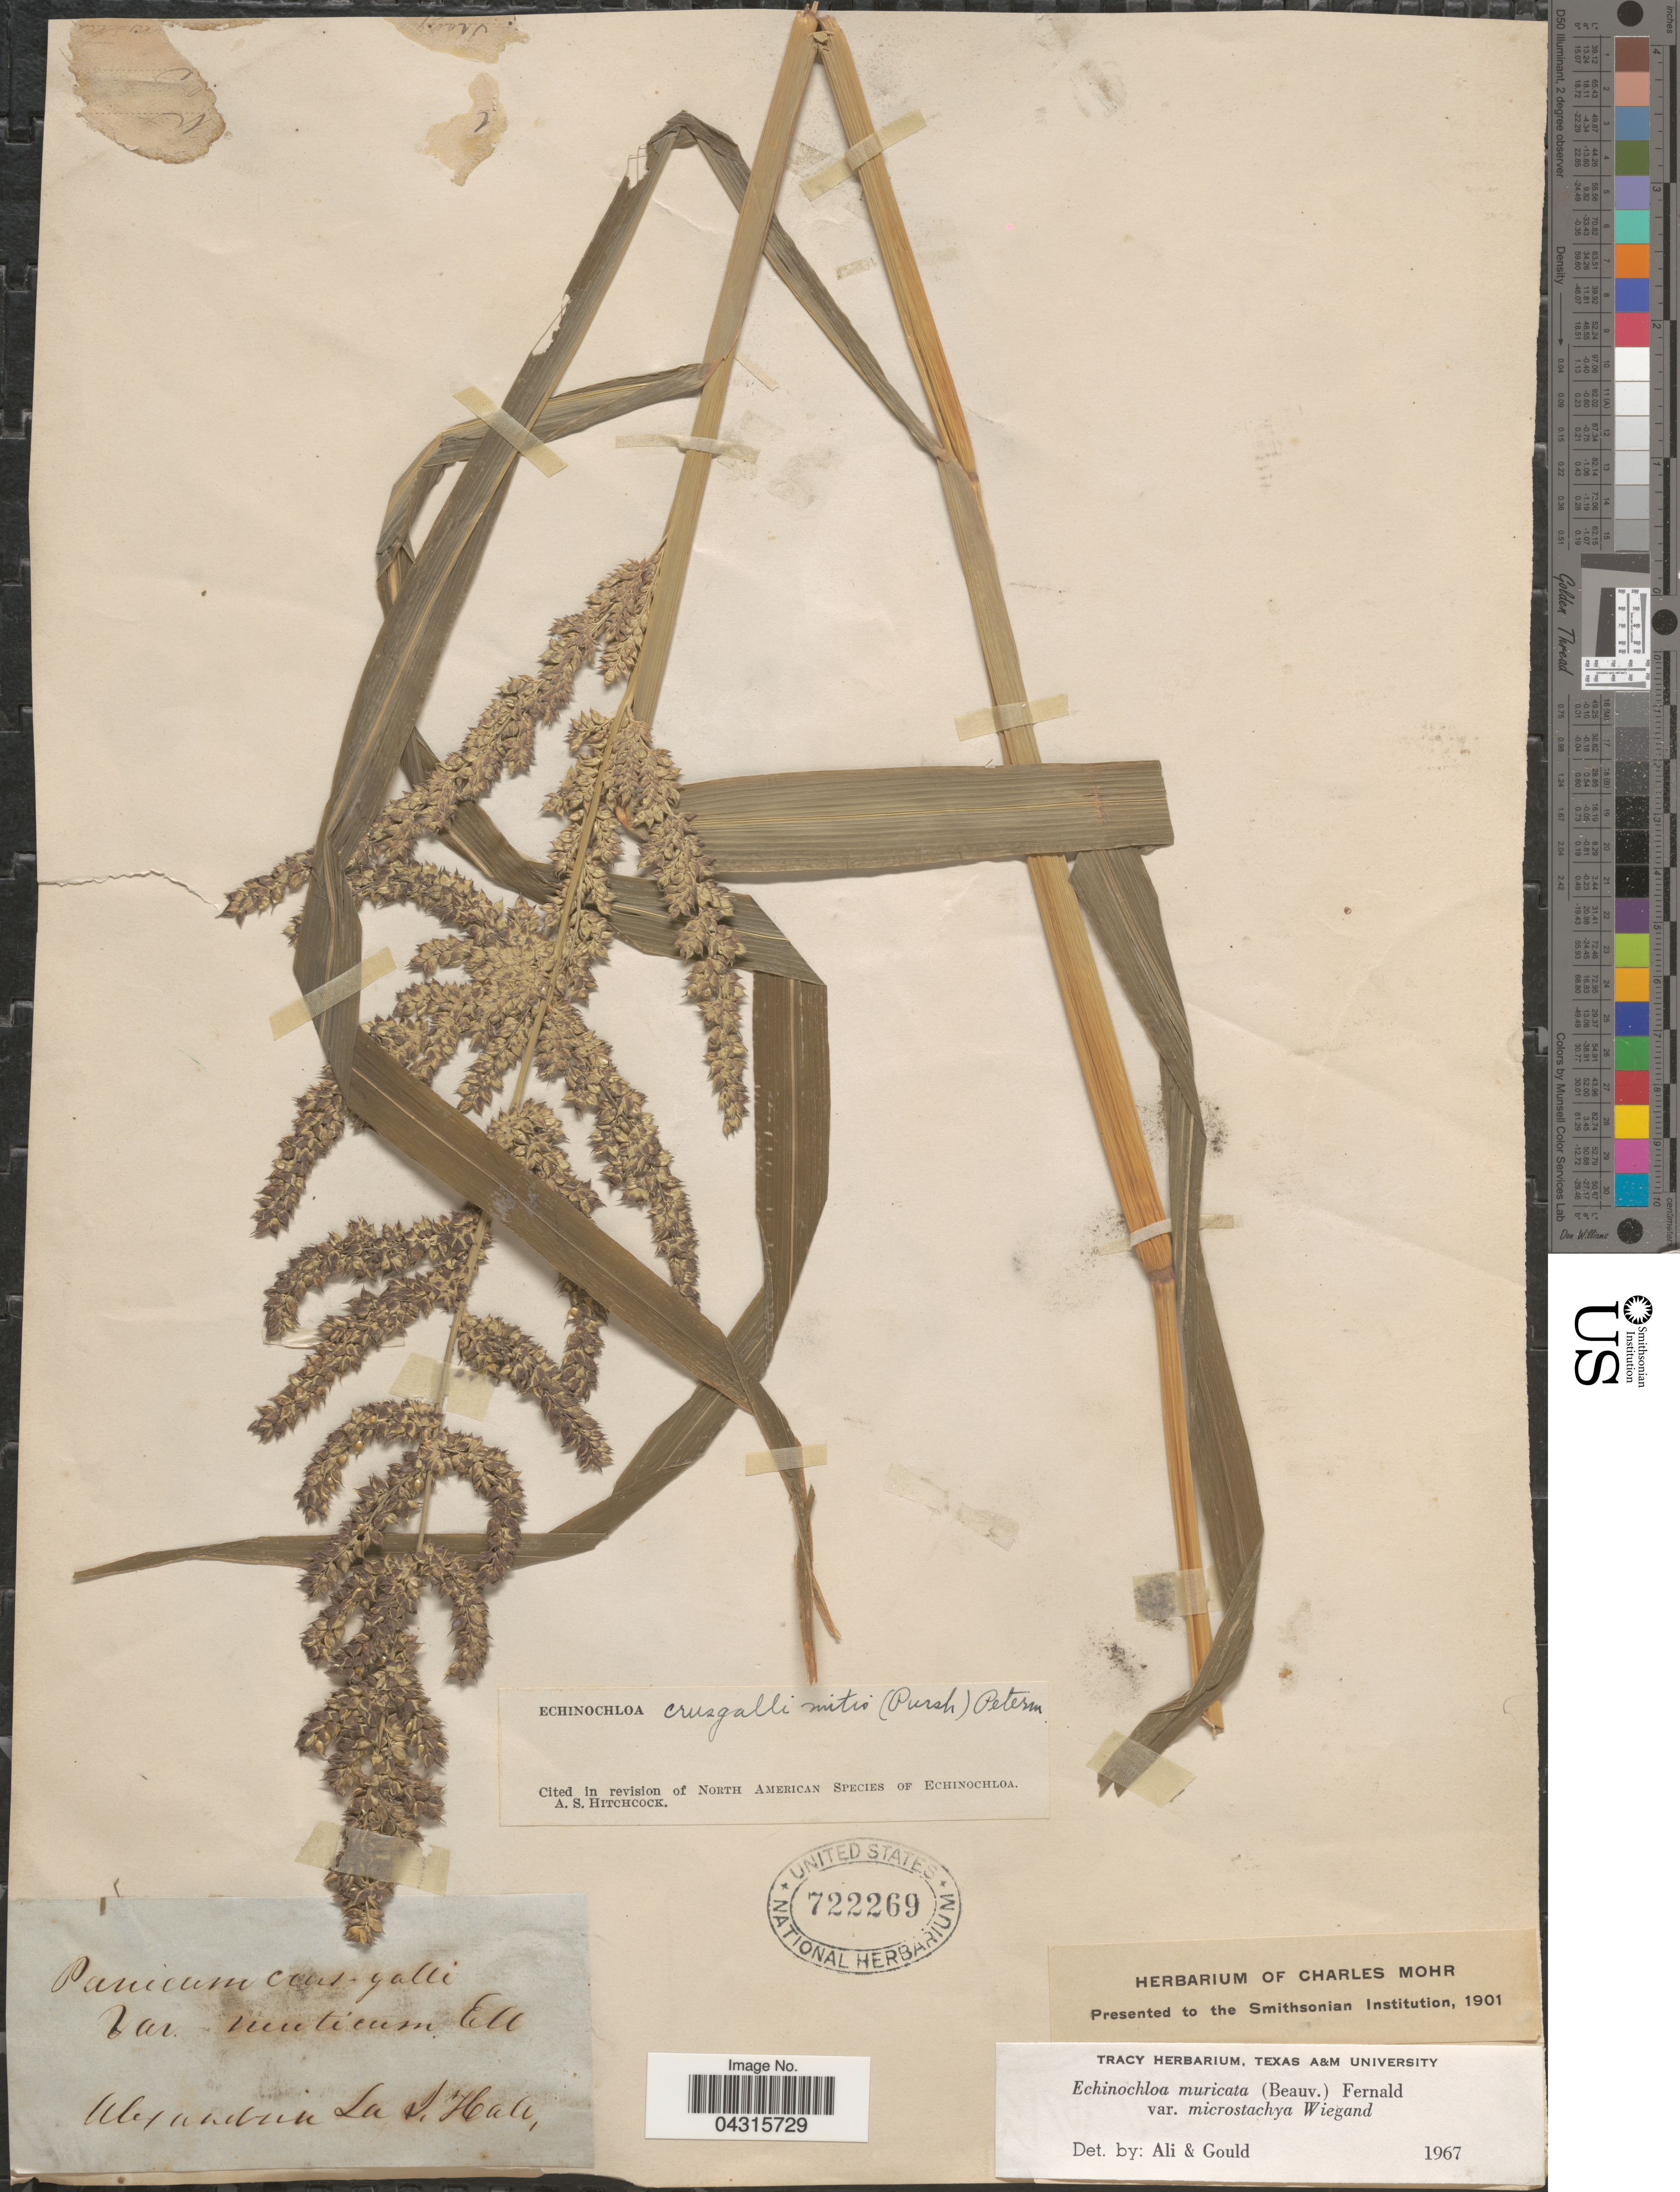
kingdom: Plantae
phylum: Tracheophyta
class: Liliopsida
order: Poales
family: Poaceae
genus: Echinochloa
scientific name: Echinochloa muricata var. microstachya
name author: Wiegand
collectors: ex herb. Charles Mohr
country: United States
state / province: Louisiana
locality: Alexandria. St. Hale.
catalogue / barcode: US 722269